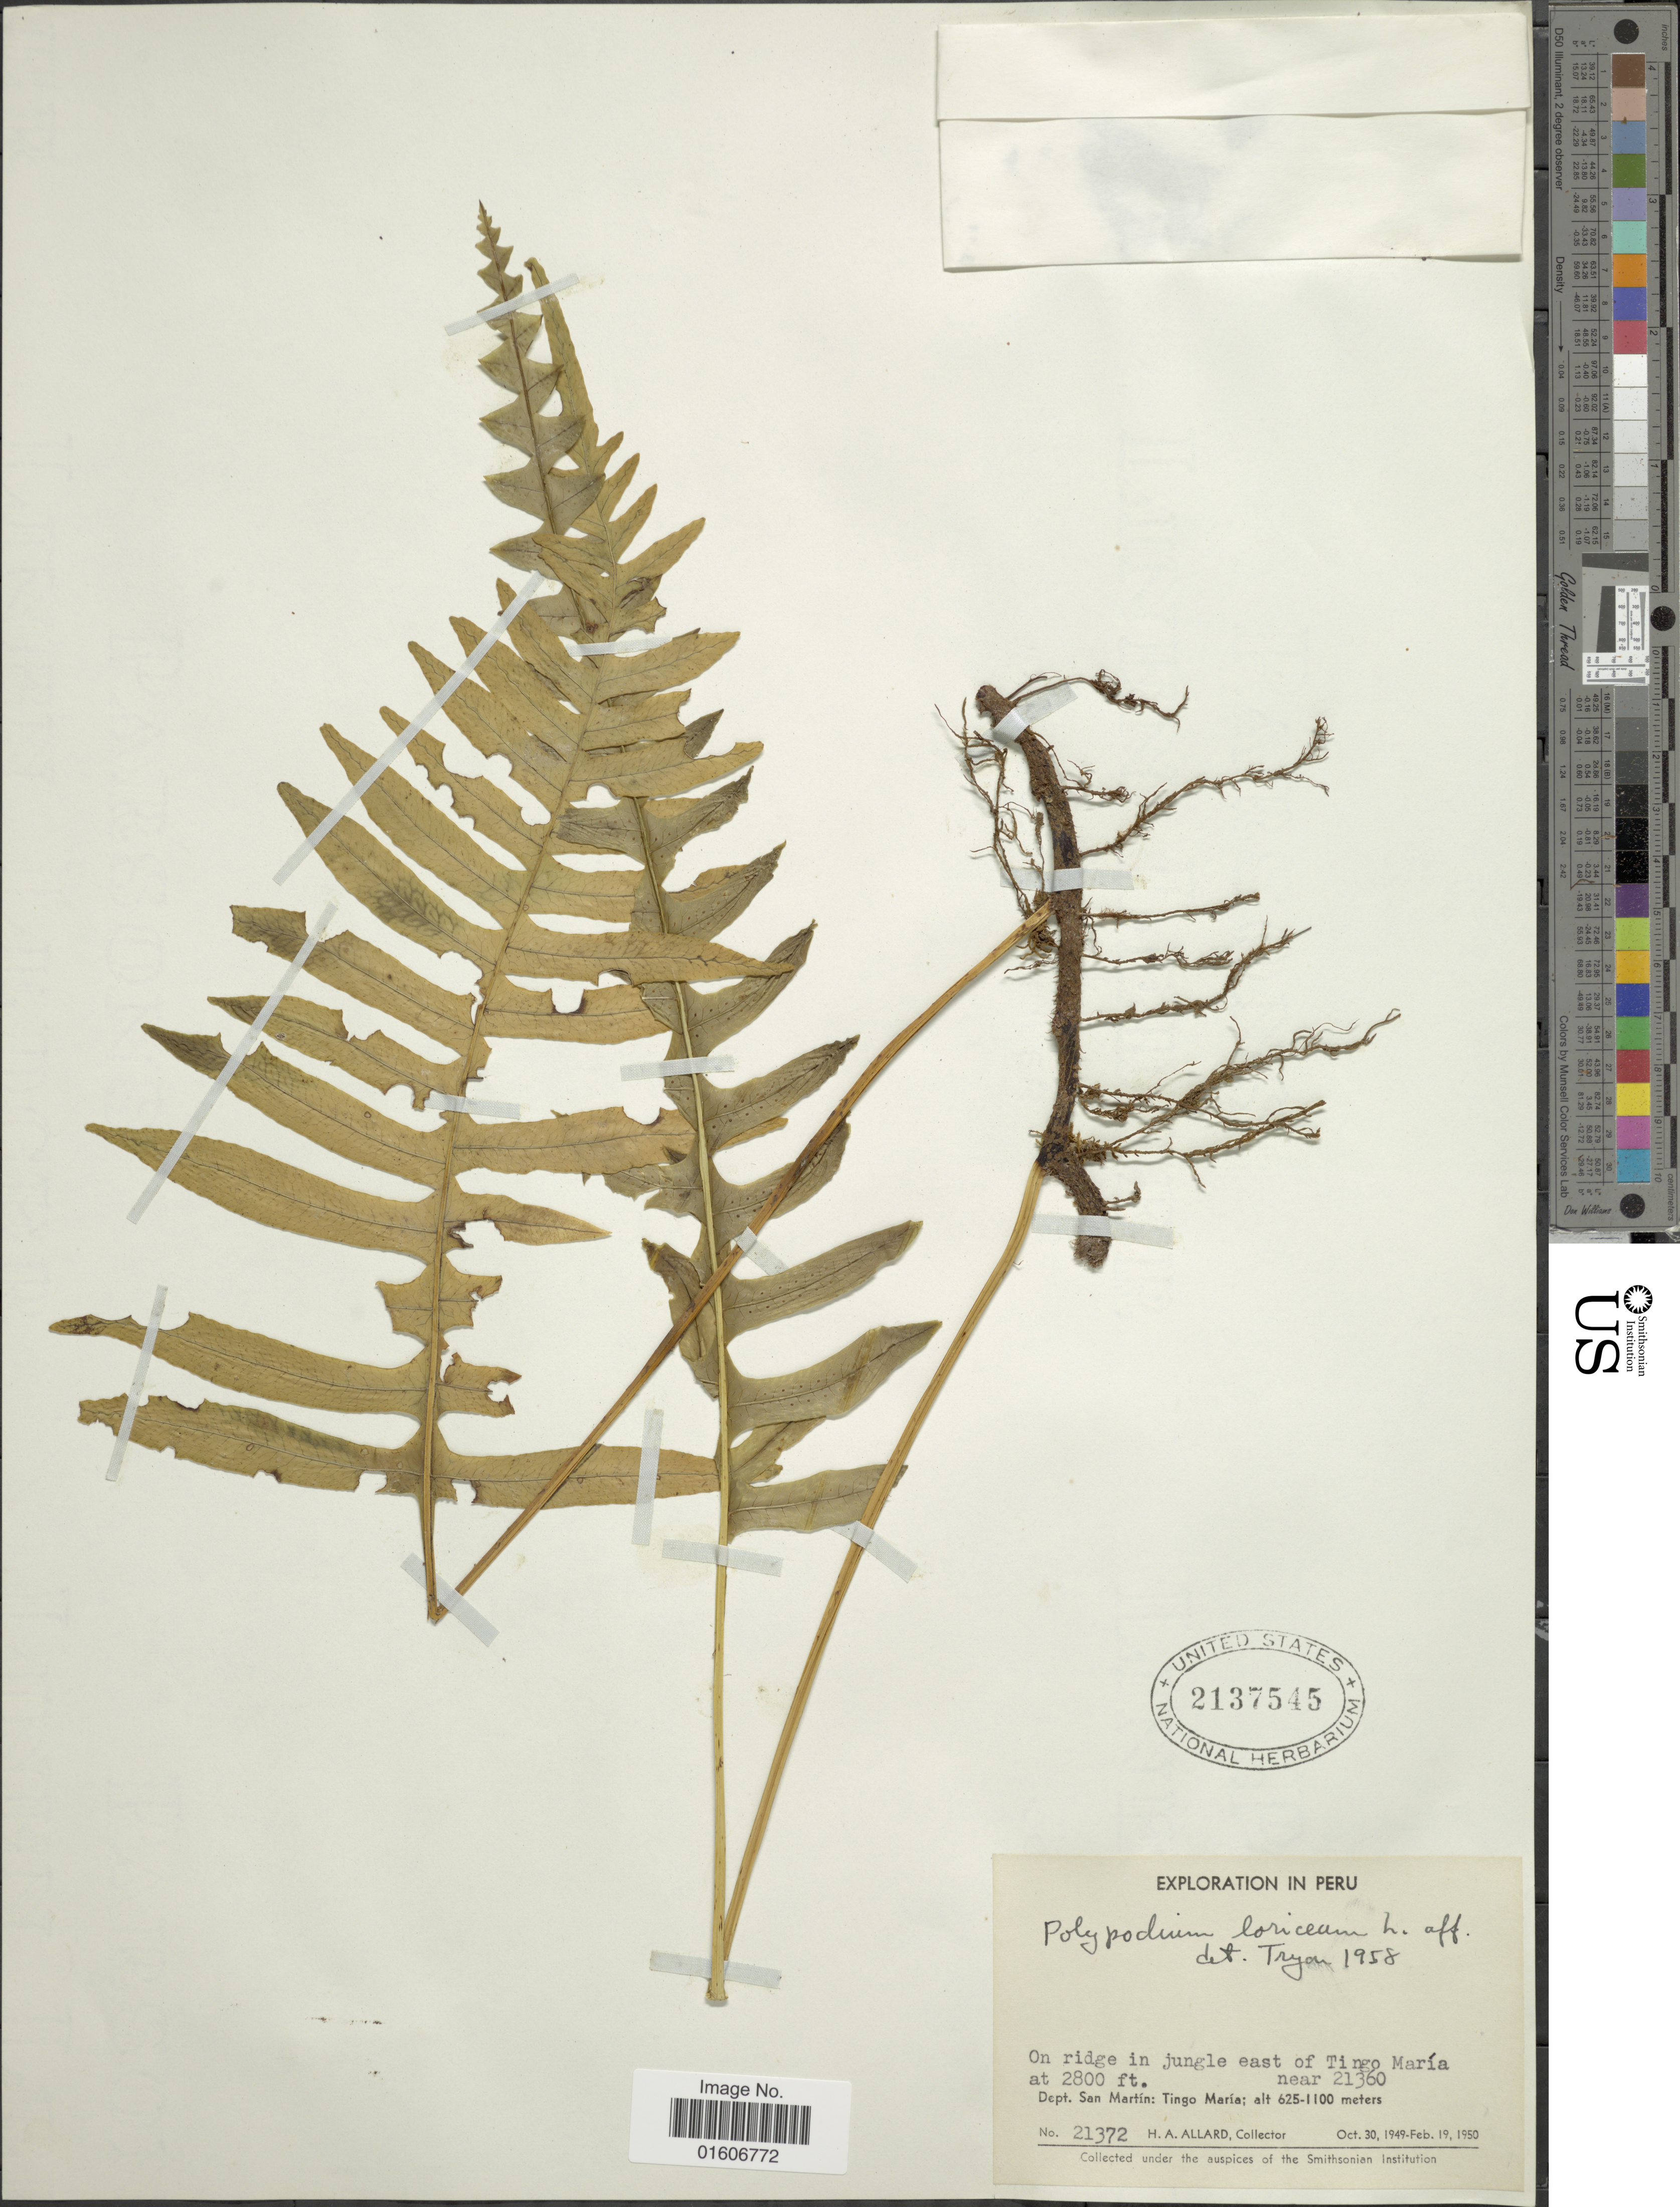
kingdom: Plantae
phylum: Tracheophyta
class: Polypodiopsida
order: Polypodiales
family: Polypodiaceae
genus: Serpocaulon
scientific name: Serpocaulon loriceum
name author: (L.) A.R. Sm.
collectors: H. A. Allard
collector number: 21372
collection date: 1949-10-30/1950-02-19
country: Peru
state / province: San Martín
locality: On ridge in jungle east of Tingo María, Dept San Martín: Tingo María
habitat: on ridge in jungle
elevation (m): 625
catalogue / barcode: US 2137545